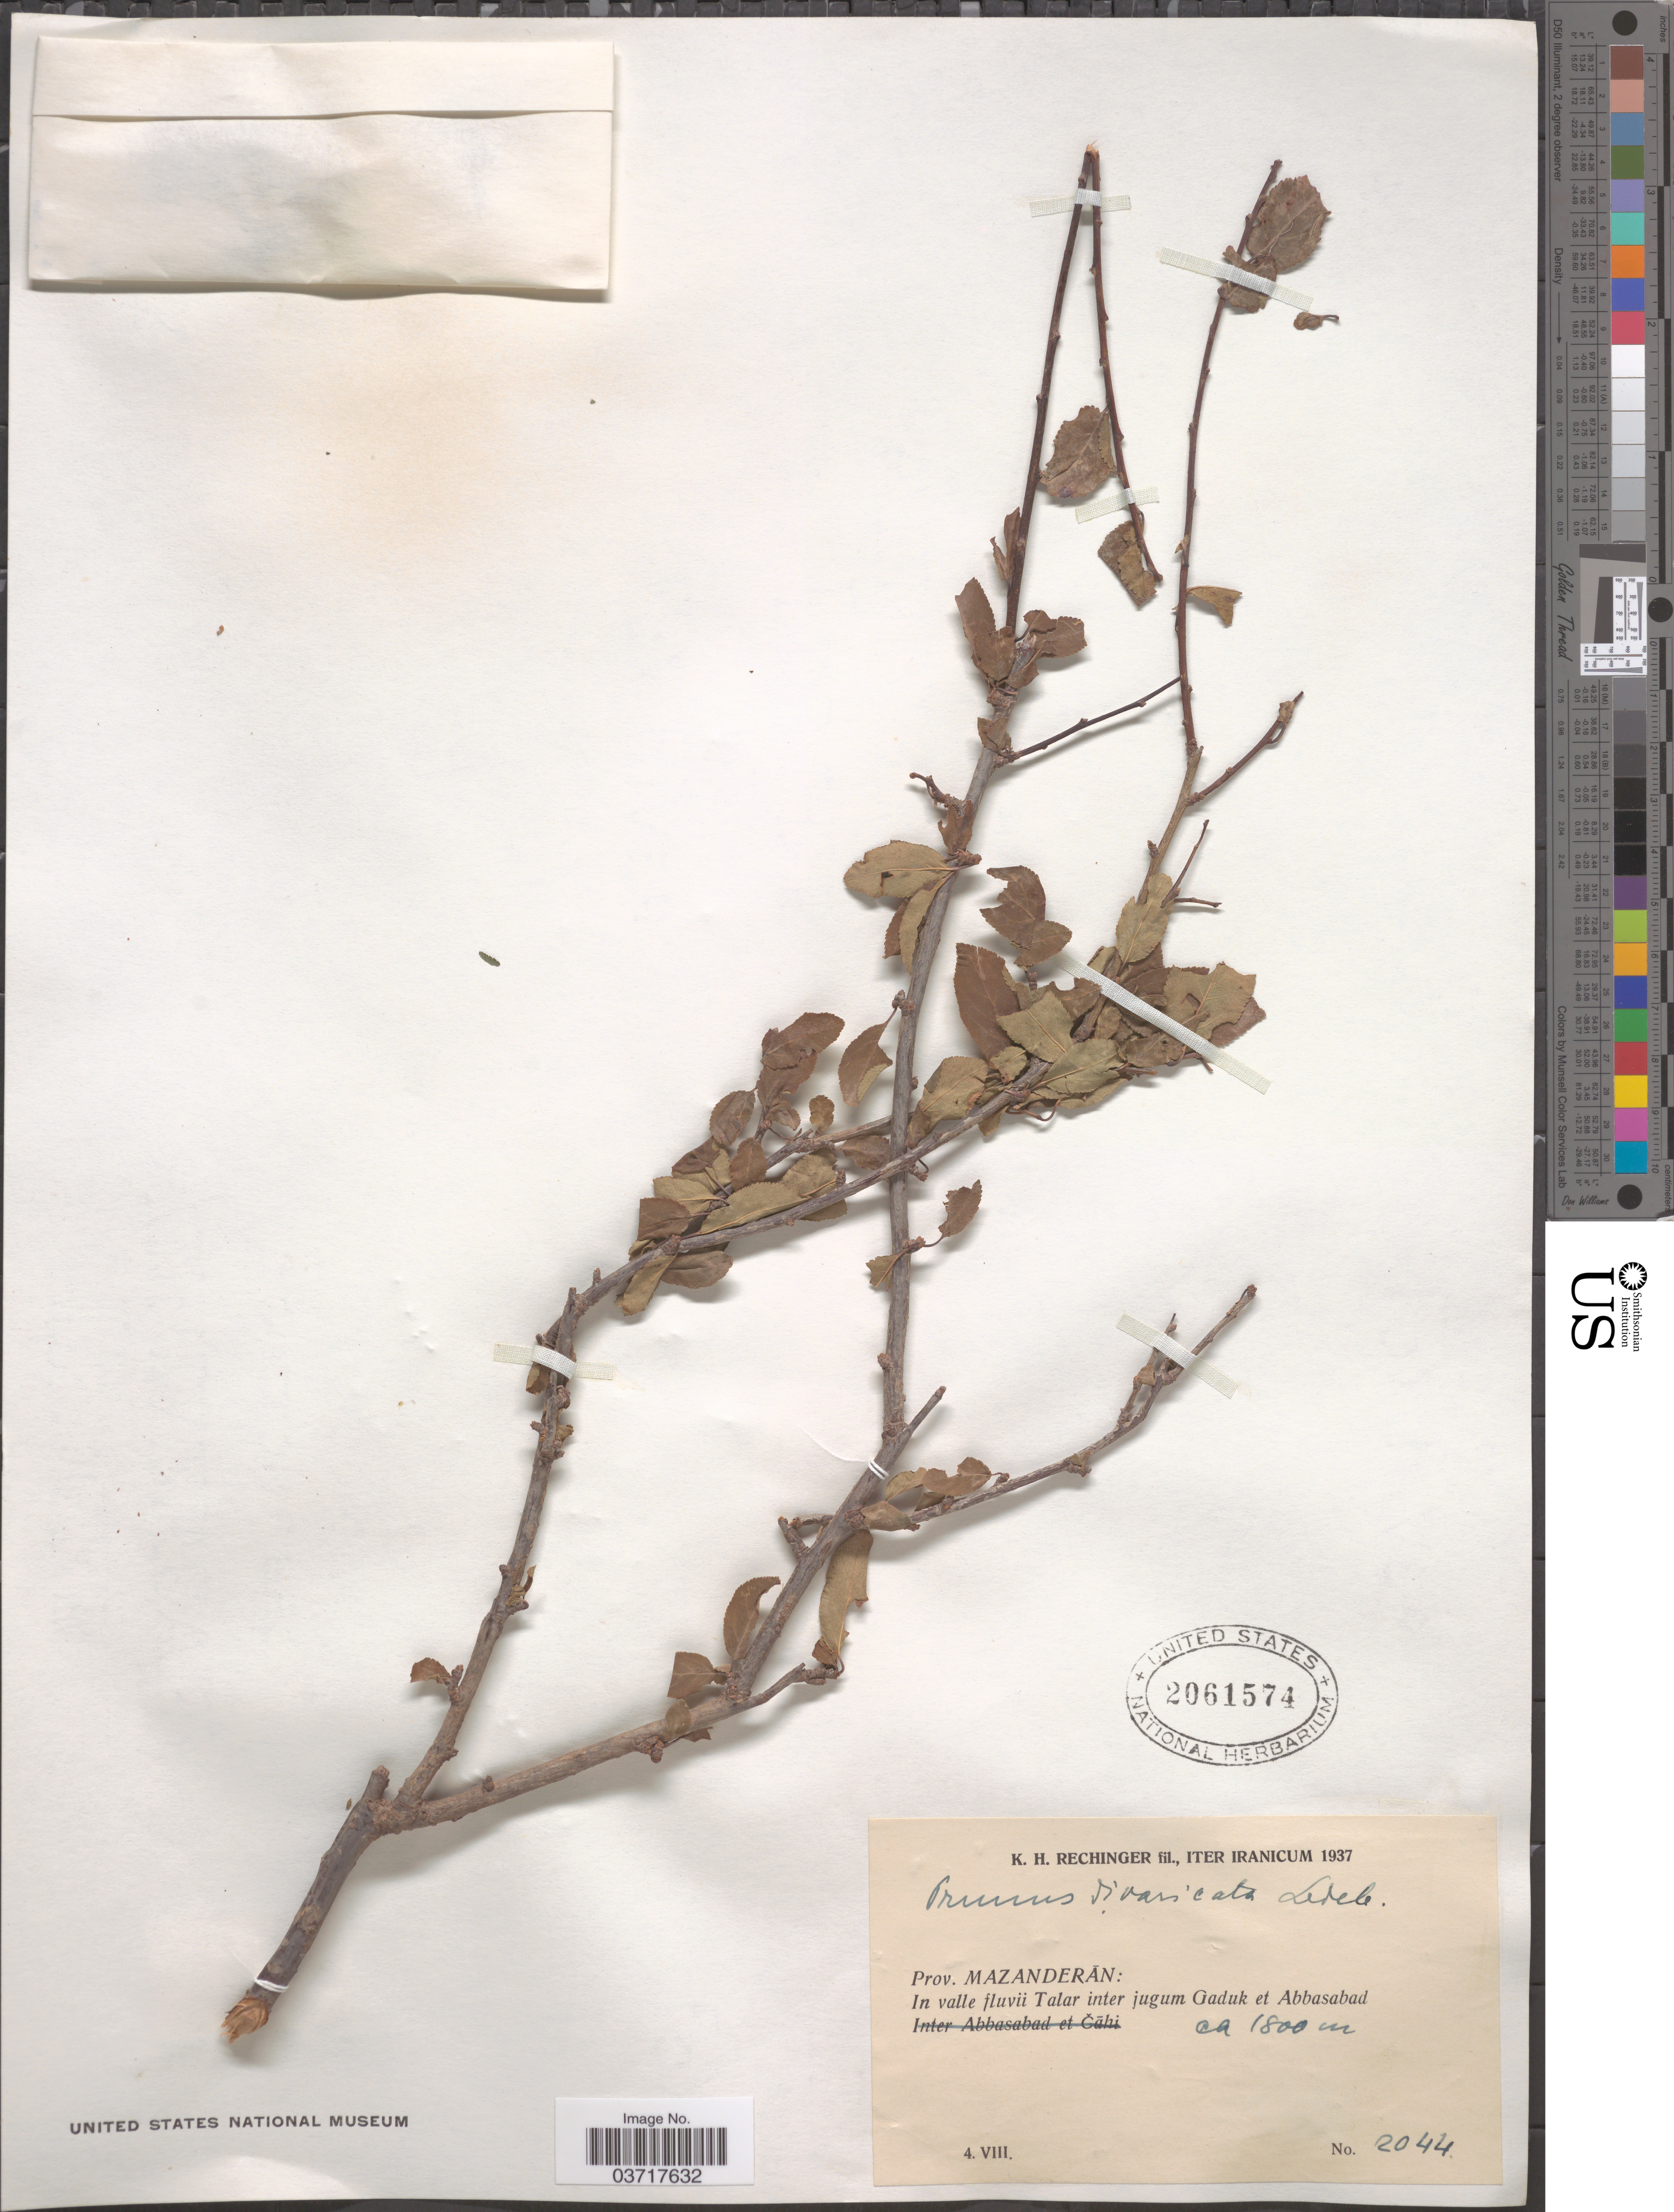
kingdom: Plantae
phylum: Tracheophyta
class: Magnoliopsida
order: Rosales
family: Rosaceae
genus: Prunus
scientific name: Prunus divaricata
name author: Ledeb.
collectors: K. H. Rechinger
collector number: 2044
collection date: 1937-08-04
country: Iran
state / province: Mazandaran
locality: In valle fluvii Talar inter jugum Gaduk et Abbasabad.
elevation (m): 1800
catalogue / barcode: US 2061574